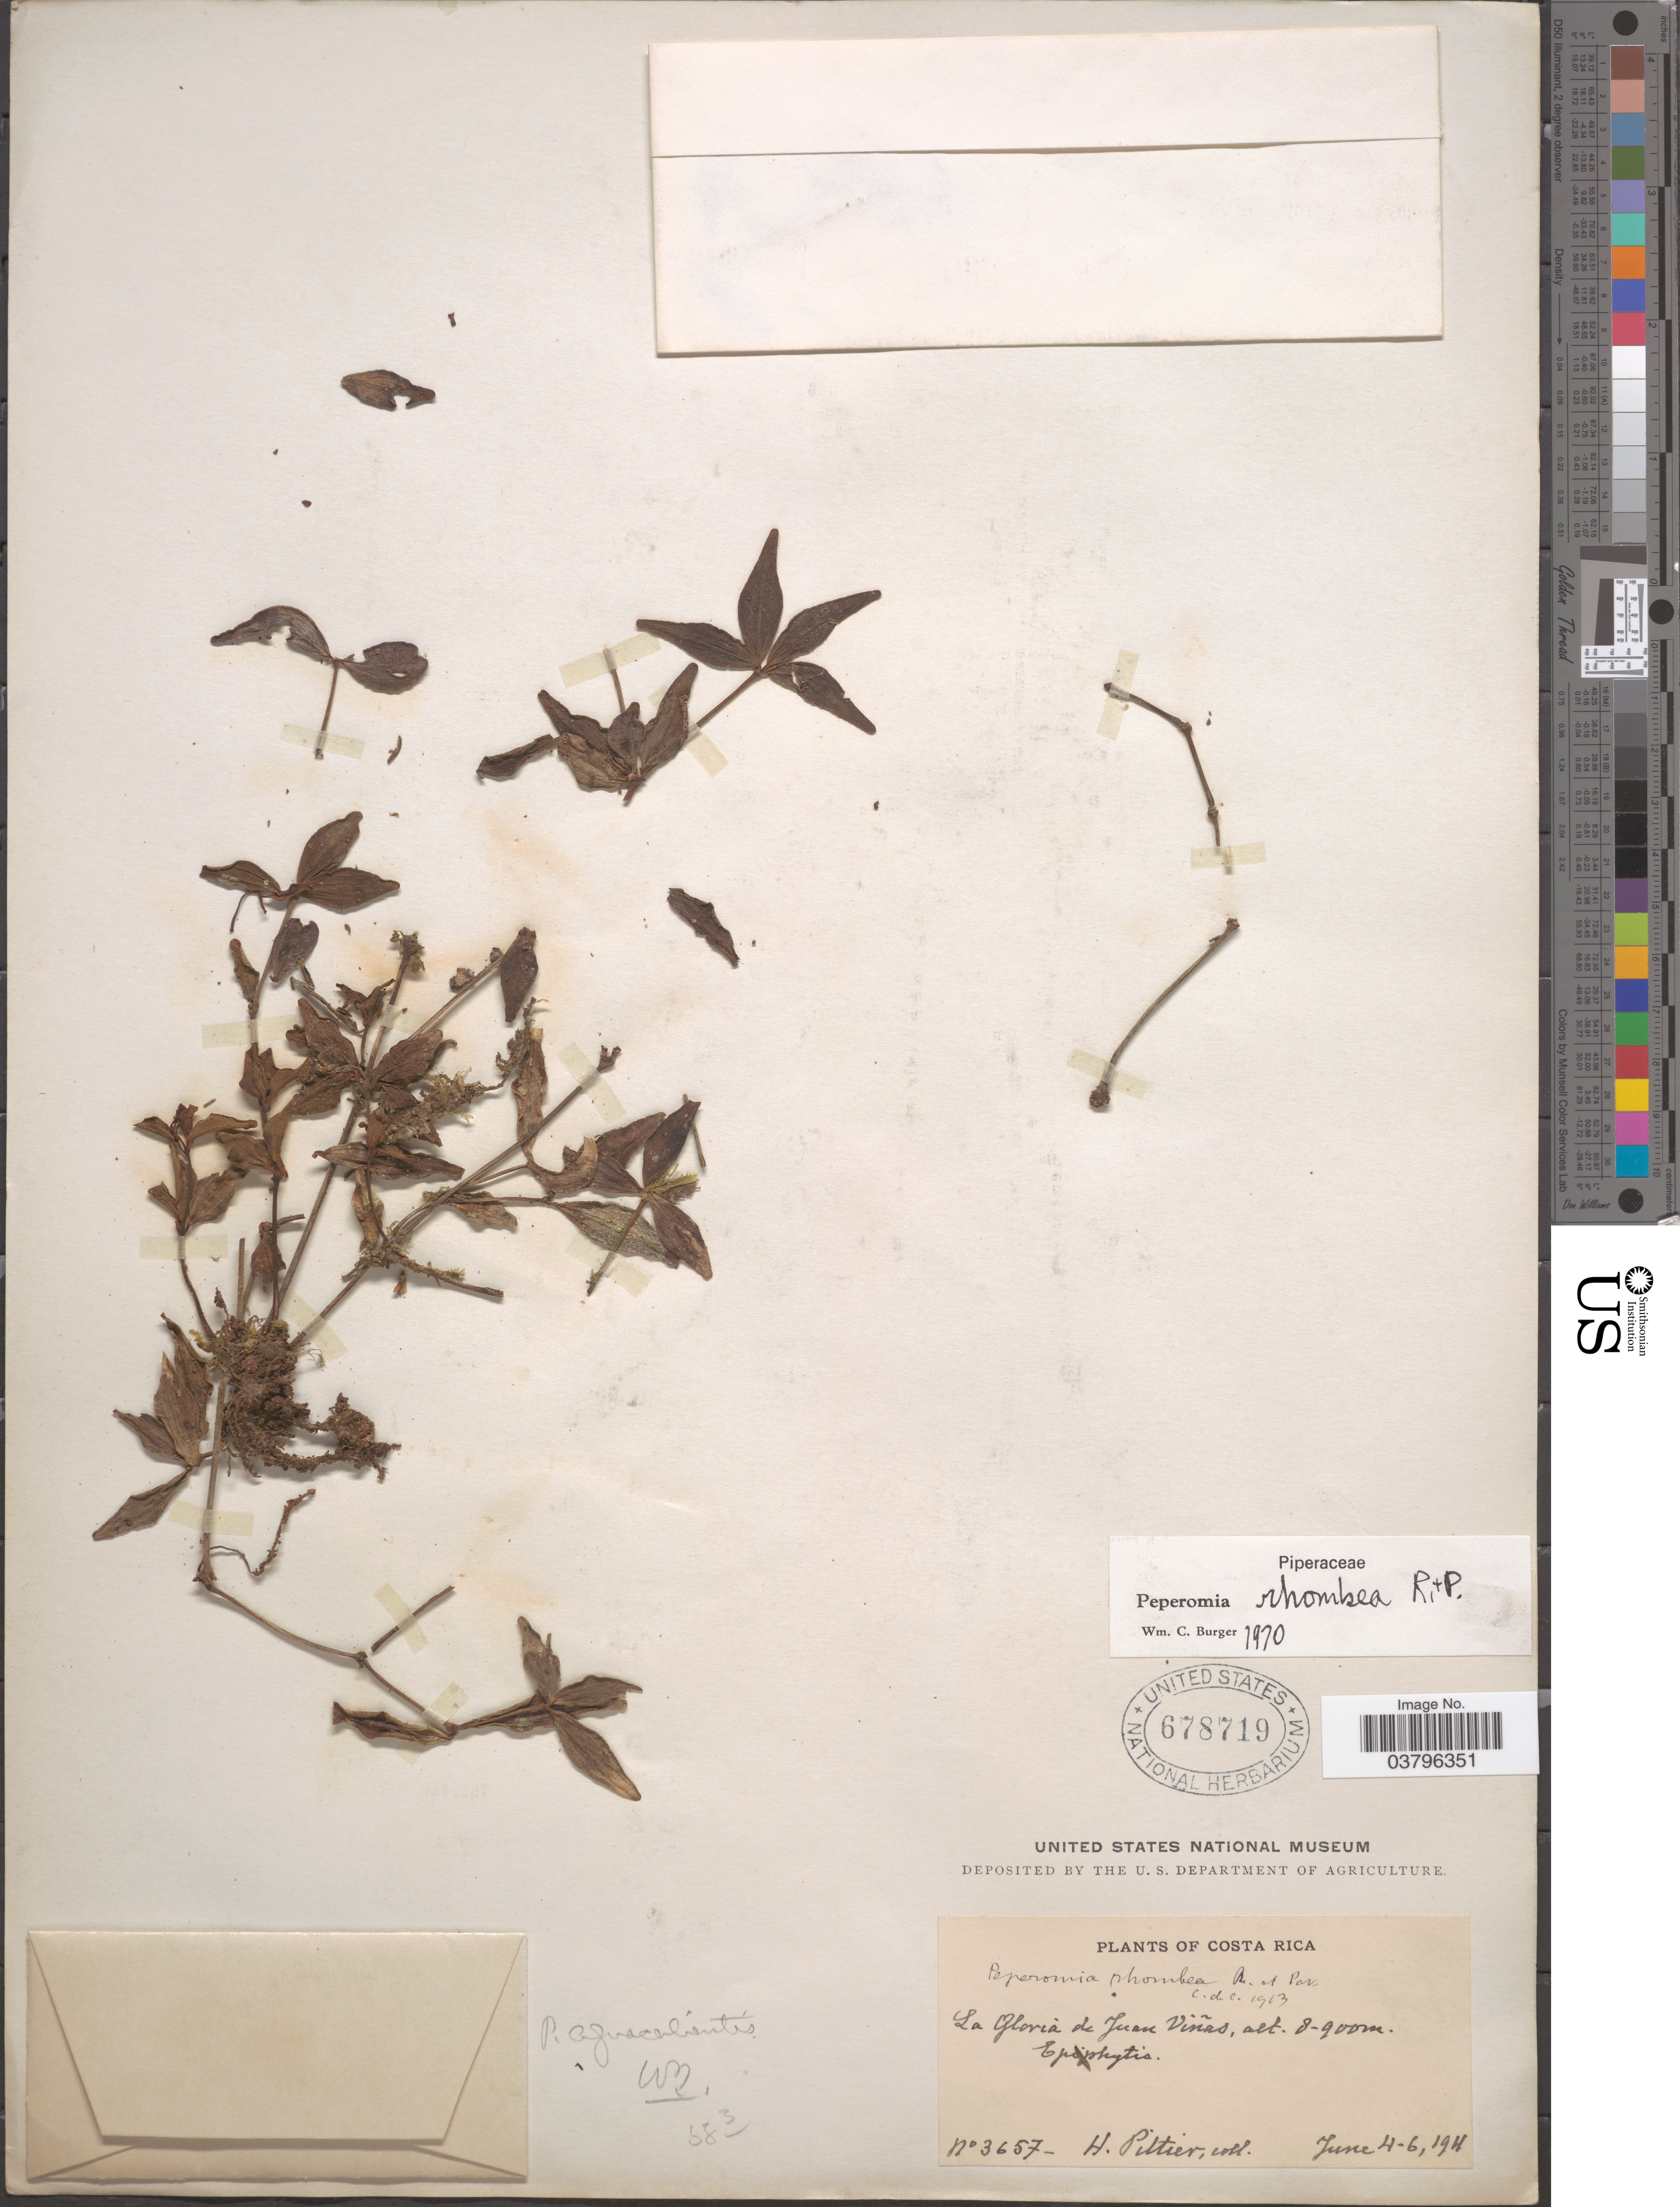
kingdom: Plantae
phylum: Tracheophyta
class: Magnoliopsida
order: Piperales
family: Piperaceae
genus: Peperomia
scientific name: Peperomia rhombea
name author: Ruiz & Pav.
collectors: H. F. Pittier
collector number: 3657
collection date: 1911-06-04/1911-06-06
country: Costa Rica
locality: La Gloria de Juan Viñas.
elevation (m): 800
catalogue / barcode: US 678719